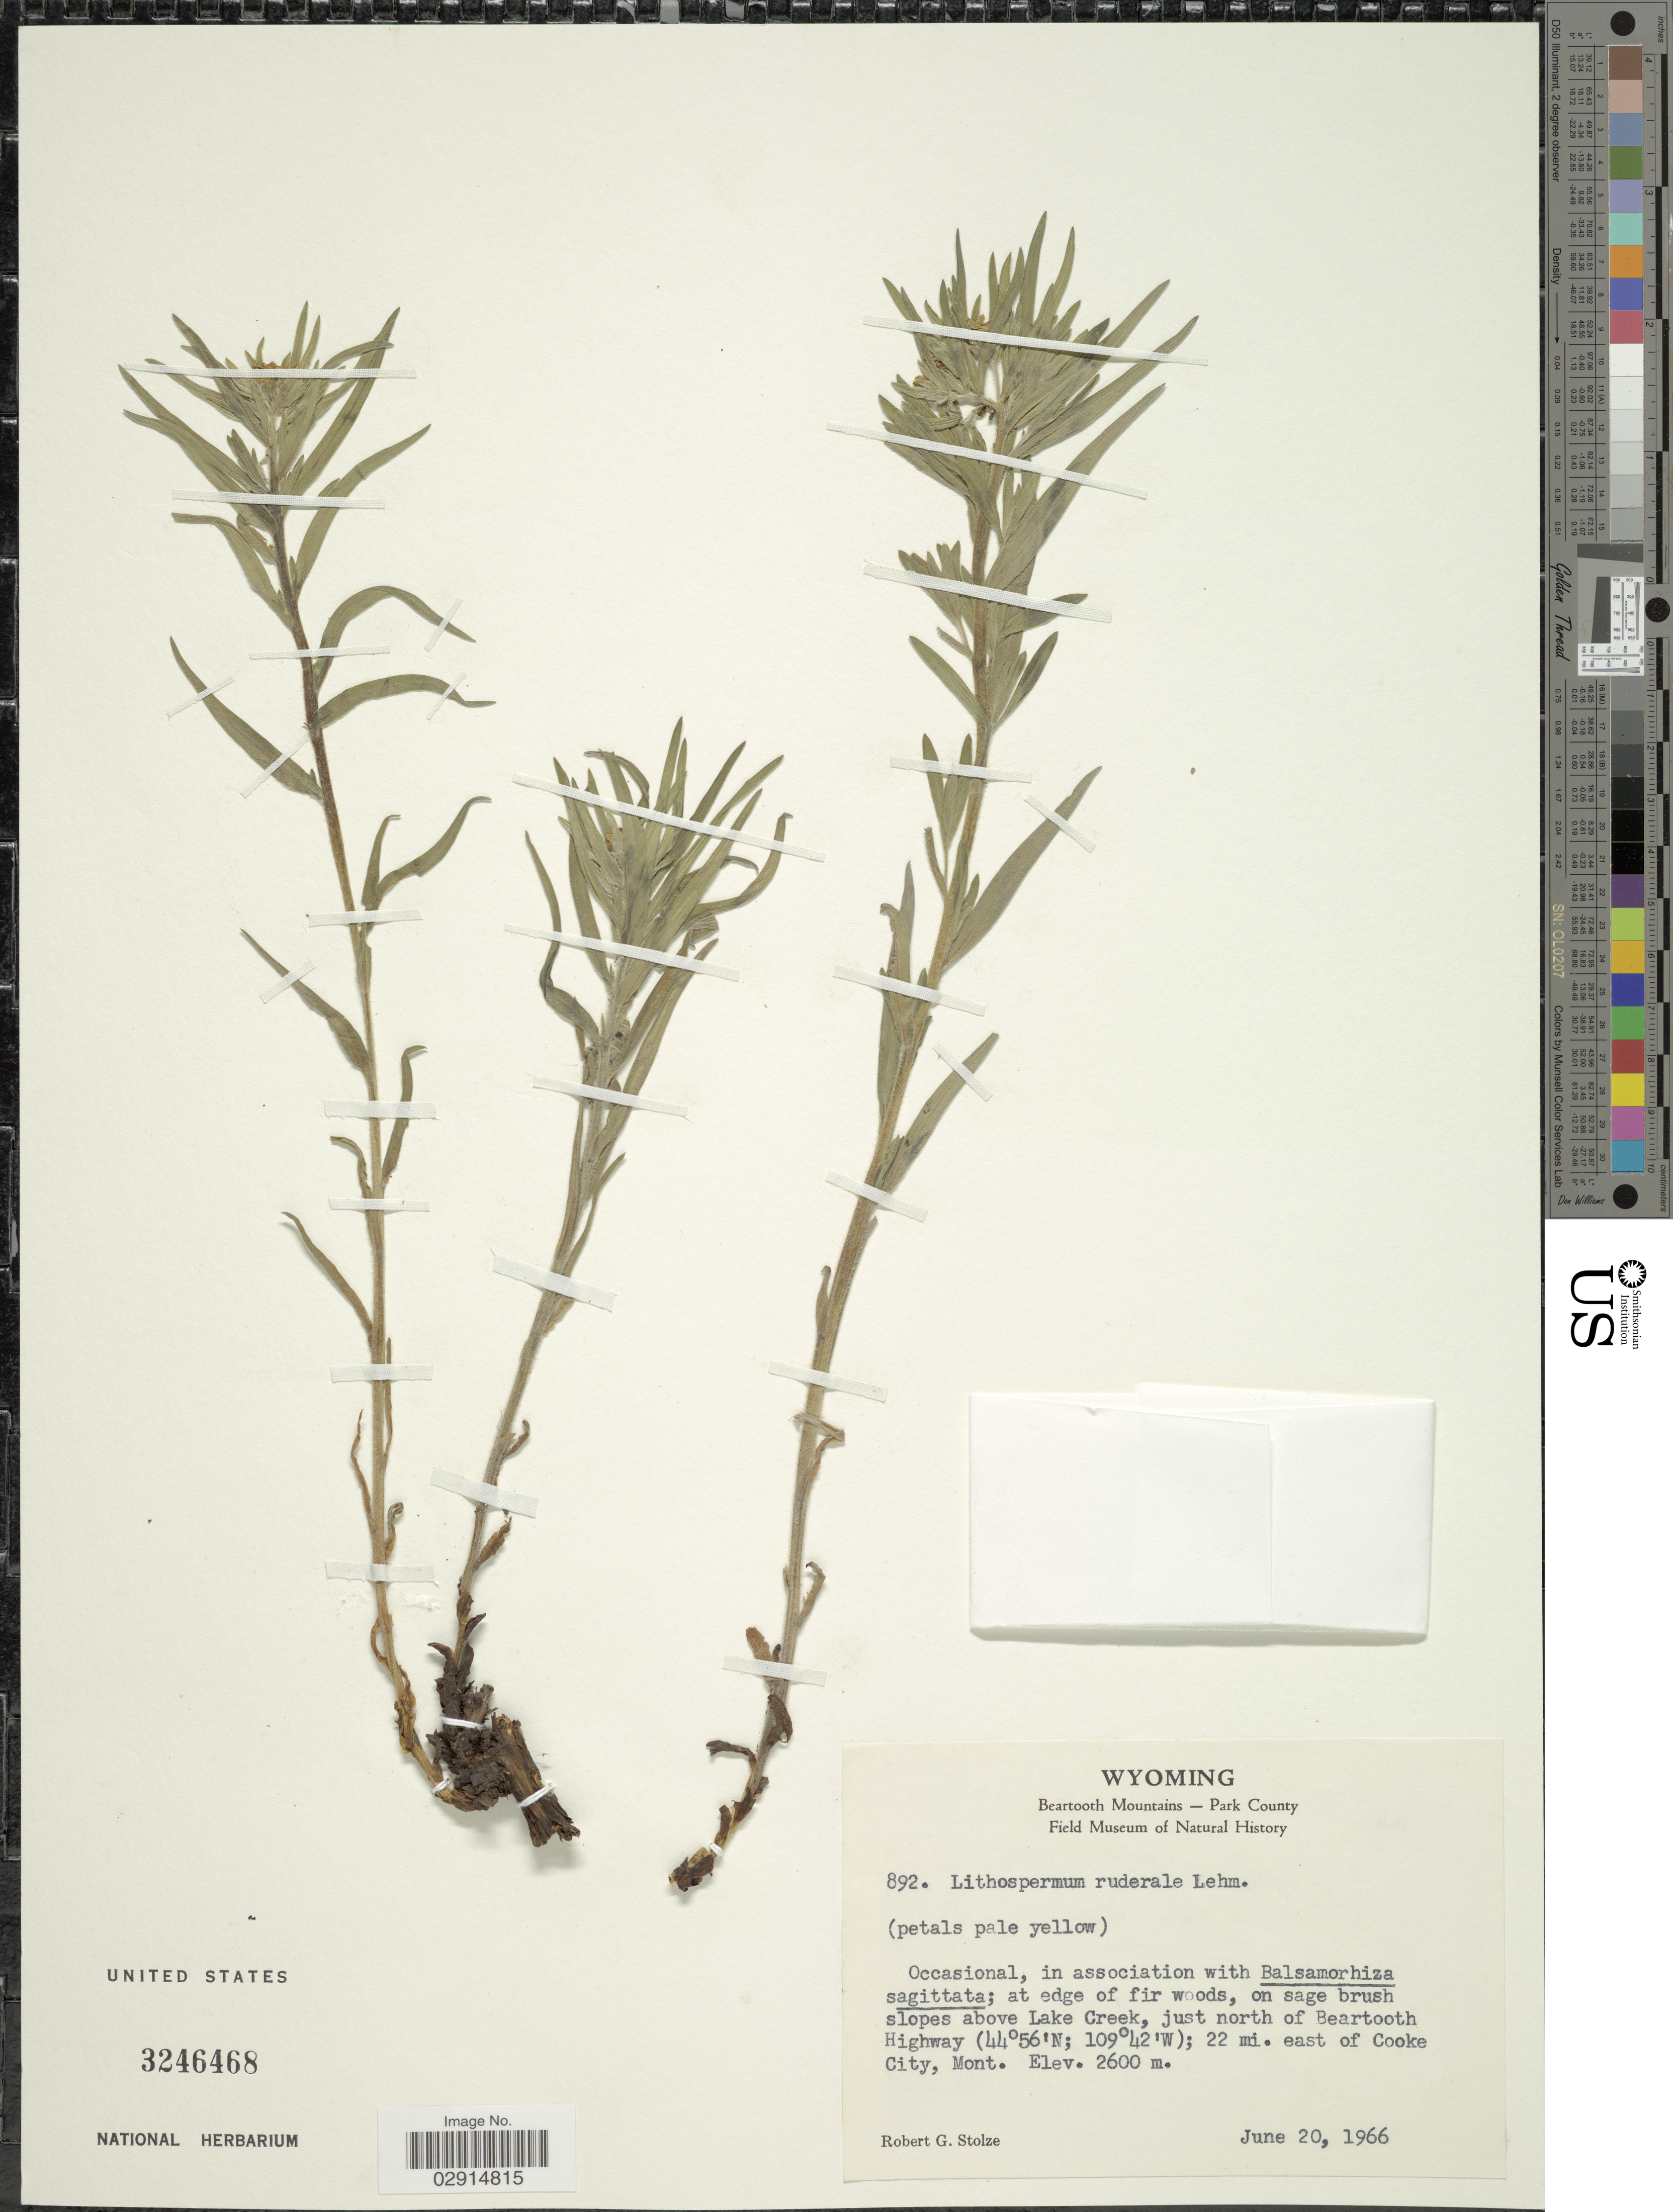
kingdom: Plantae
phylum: Tracheophyta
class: Magnoliopsida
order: Boraginales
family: Boraginaceae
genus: Lithospermum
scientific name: Lithospermum ruderale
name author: Douglas ex Lehm.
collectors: R. G. Stolze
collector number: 892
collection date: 1966-06-20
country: United States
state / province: Wyoming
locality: Baertooth Mountains, Park County, on sage brush slopes above Lake Creek, just north of Beartooth Highway, 22 mi. east of Cooke City.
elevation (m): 2600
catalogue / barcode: US 3246468